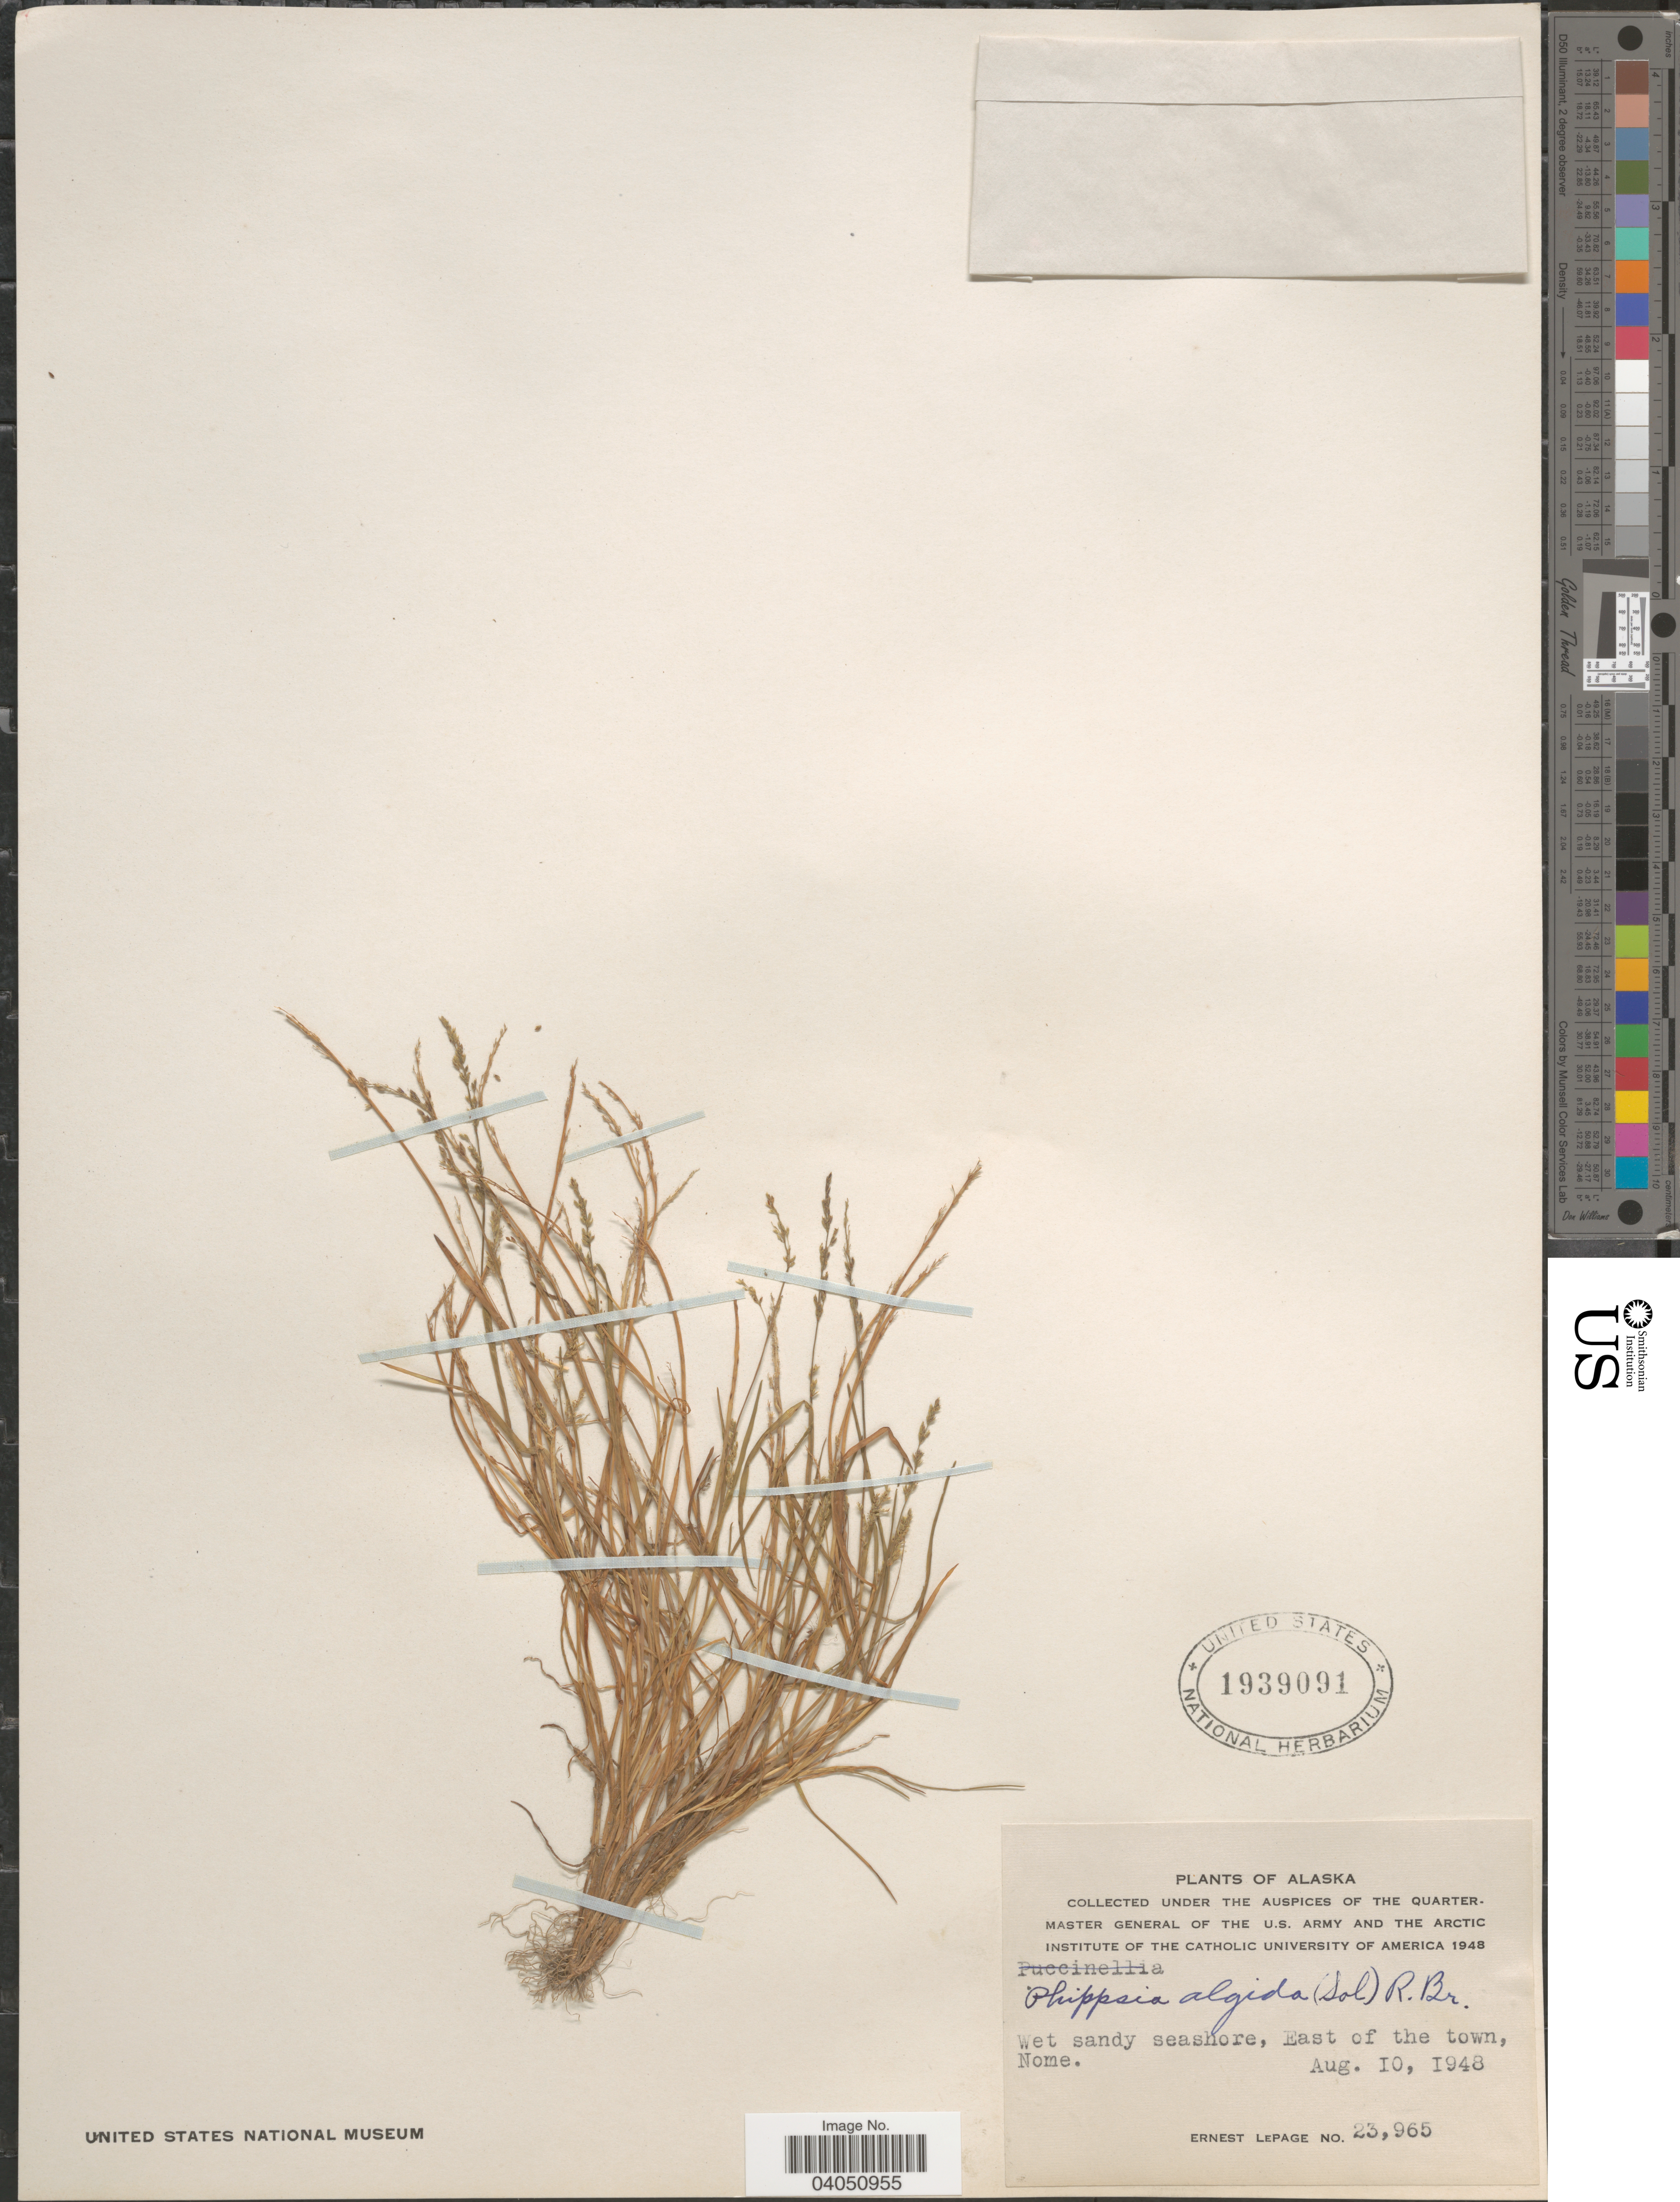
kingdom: Plantae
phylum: Tracheophyta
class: Liliopsida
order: Poales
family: Poaceae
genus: Phippsia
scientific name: Phippsia algida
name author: (Sol.) R. Br.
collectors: E. Lepage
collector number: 23965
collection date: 1948-08-10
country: United States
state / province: Alaska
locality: Wet sandy seashore, East of the town, Nome.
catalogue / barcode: US 1939091